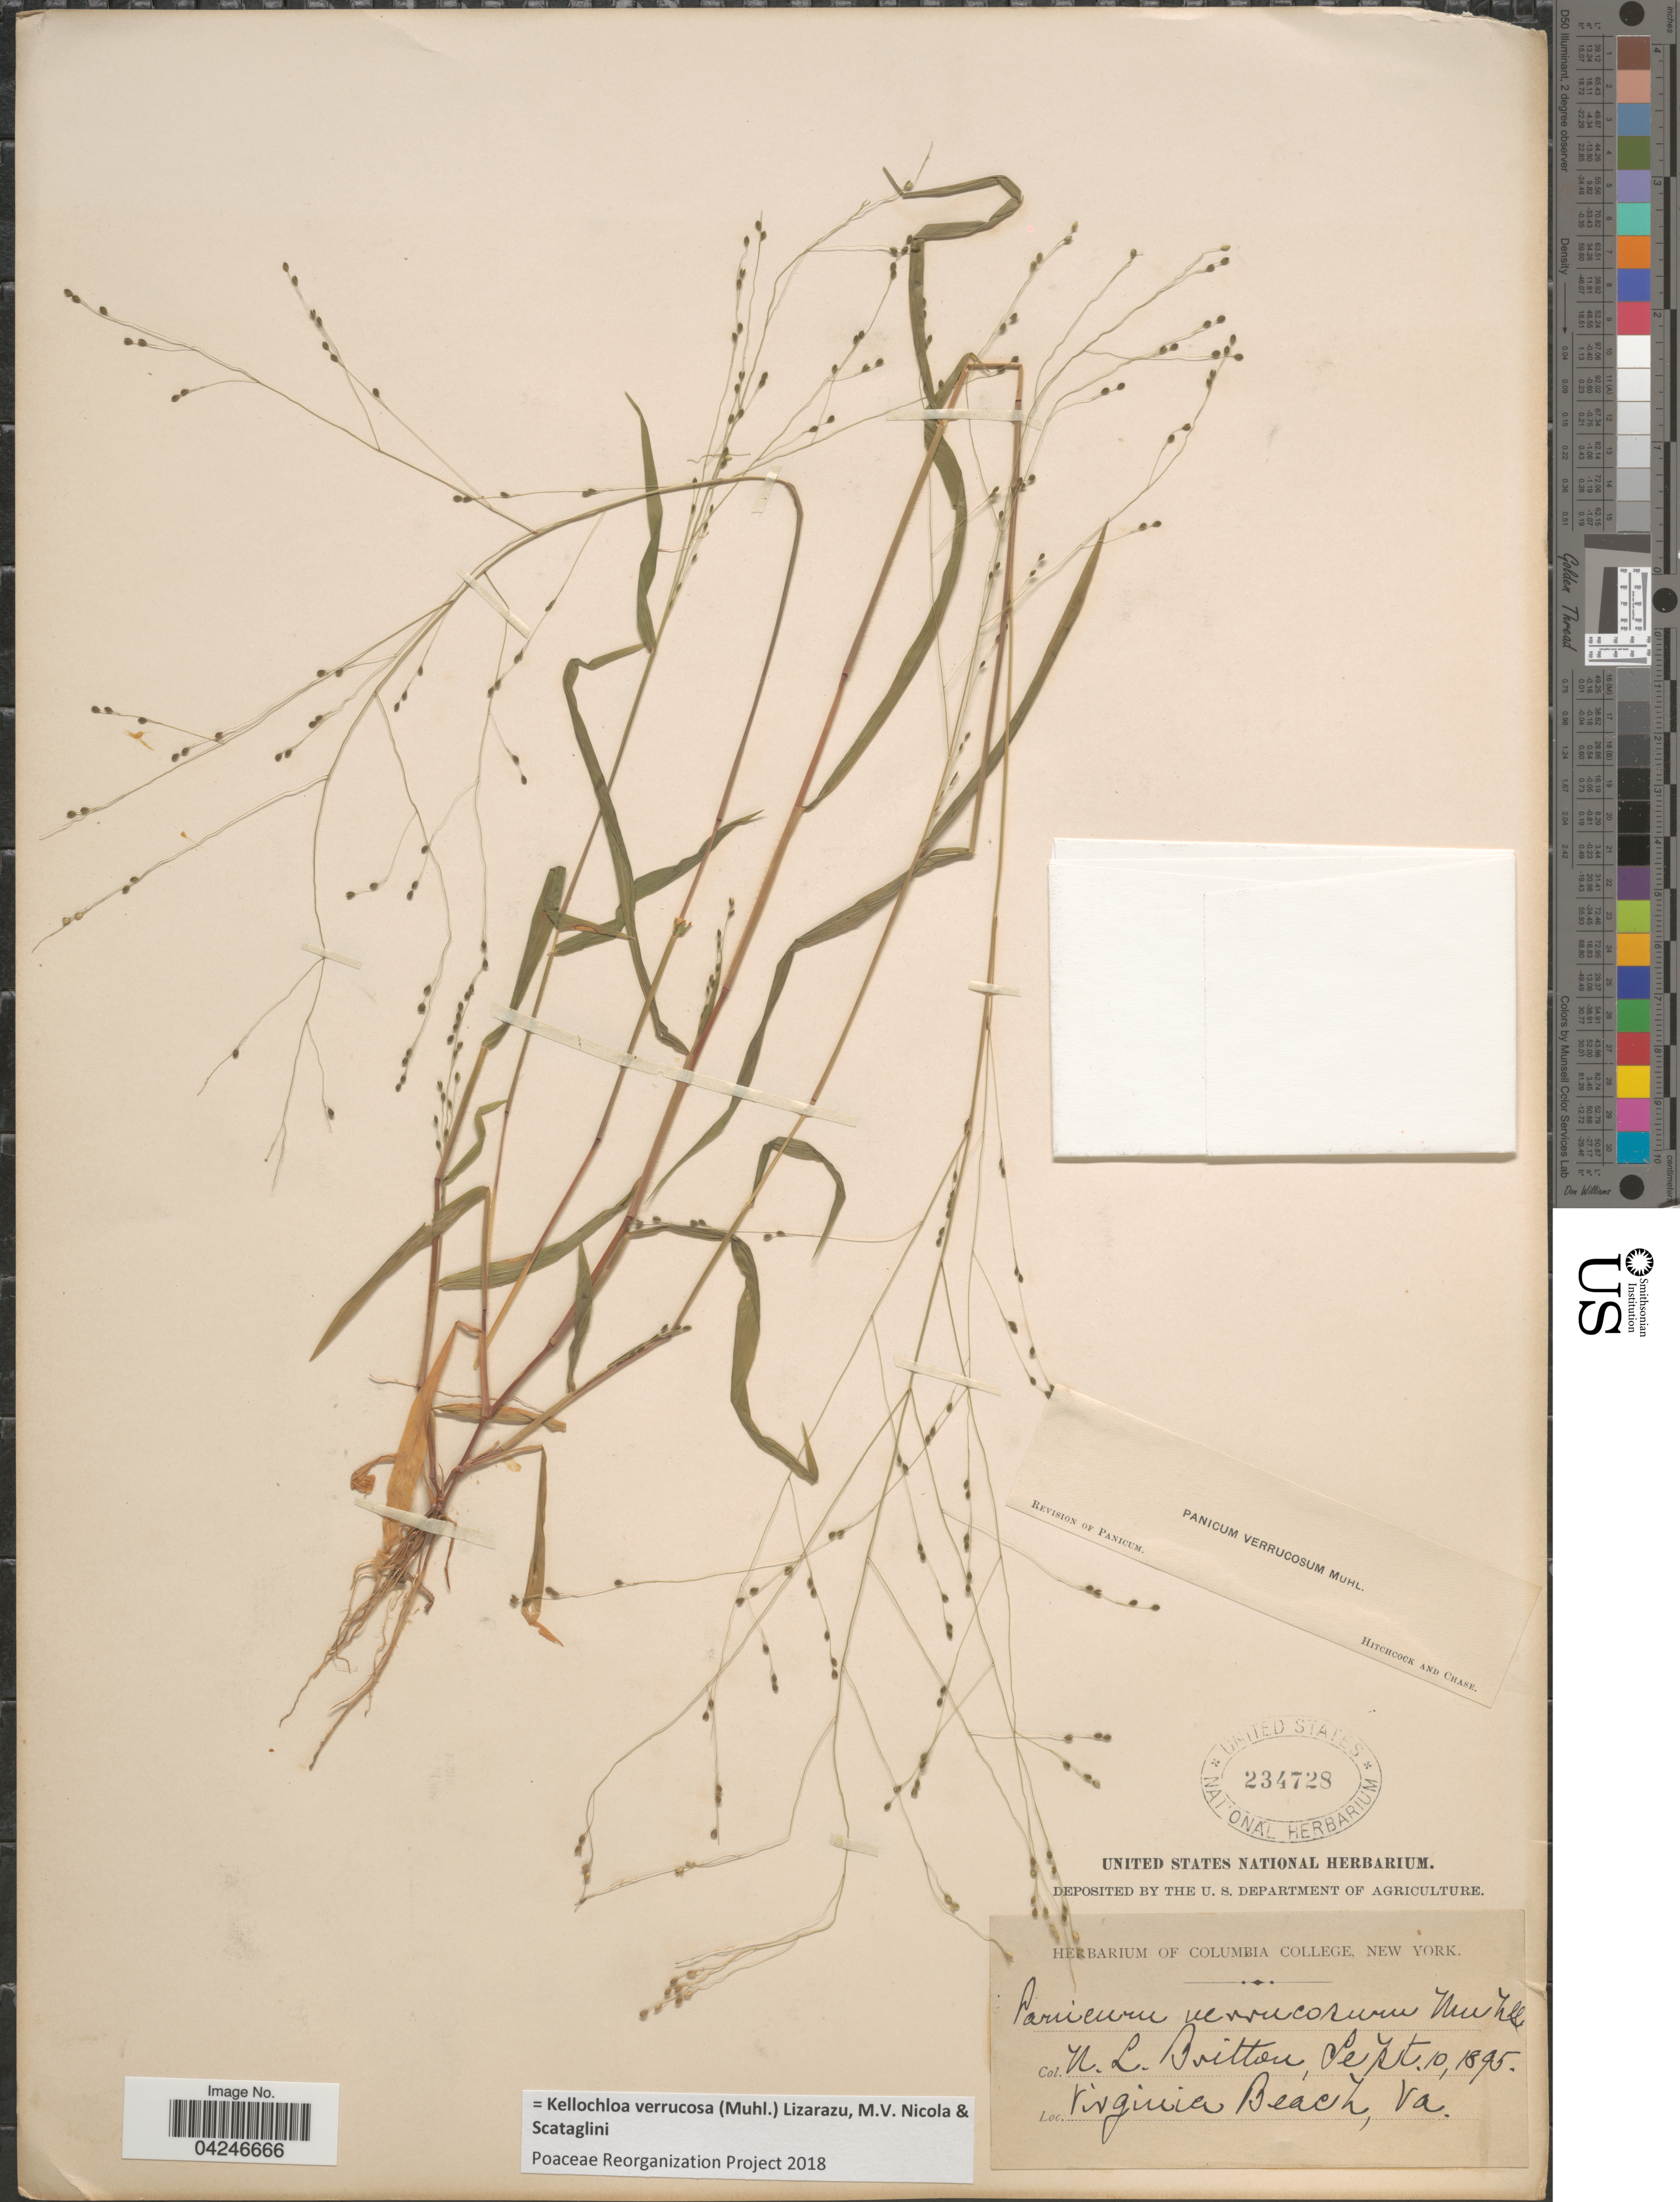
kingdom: Plantae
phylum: Tracheophyta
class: Liliopsida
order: Poales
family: Poaceae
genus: Kellochloa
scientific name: Kellochloa verrucosa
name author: (Muhl.) Lizarazu et al.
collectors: Mrs. N. L. Britton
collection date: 1895-09-10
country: United States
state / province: Virginia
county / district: City of Virginia Beach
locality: Virginia Beach.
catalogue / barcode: US 234728